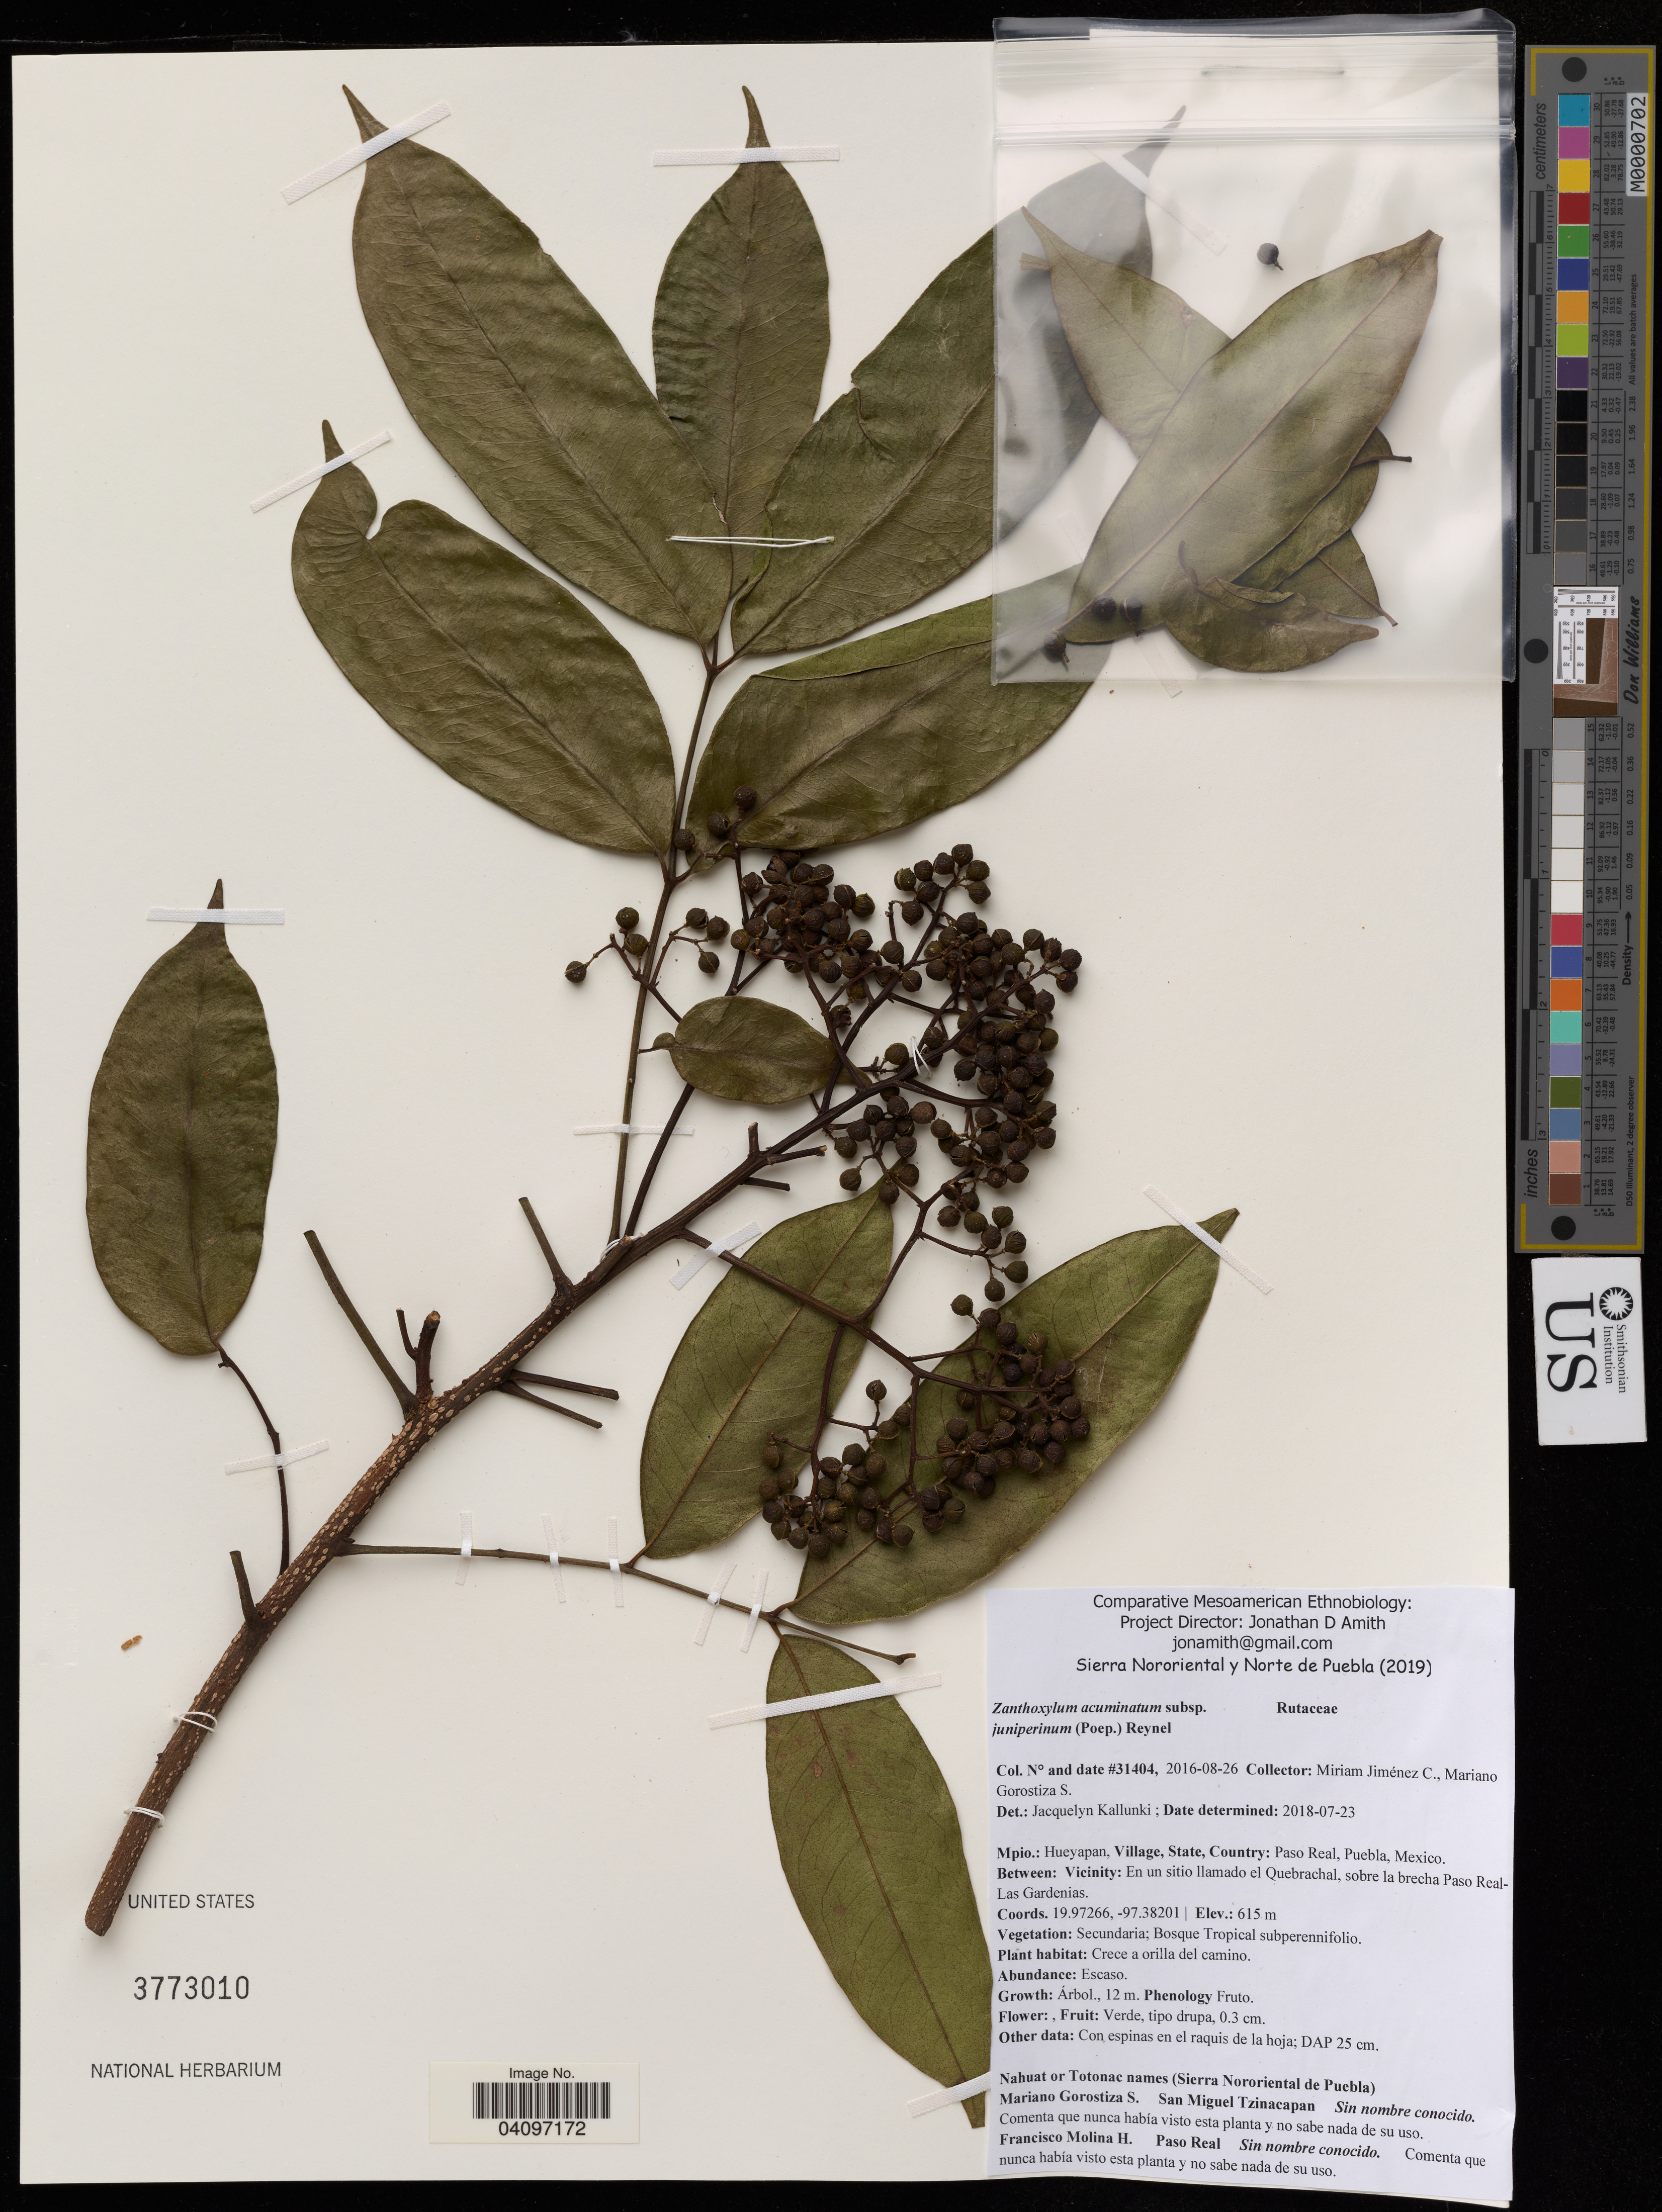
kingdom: Plantae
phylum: Tracheophyta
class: Magnoliopsida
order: Sapindales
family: Rutaceae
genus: Zanthoxylum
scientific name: Zanthoxylum acuminatum subsp. juniperinum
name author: (Poepp.) Reynel ex C. Nelson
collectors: M. Jiménez Chimil & M. Gorostiza S.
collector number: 31404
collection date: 2016-08-26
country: Mexico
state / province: Puebla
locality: Mpio.: Hueyapan, Village, State, Country: Paso Real, Between: Vicinity: En un sitio llamado el Quebrachal, sobre la brecha Paso Real - Las Gardenias.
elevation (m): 615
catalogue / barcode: US 3773010